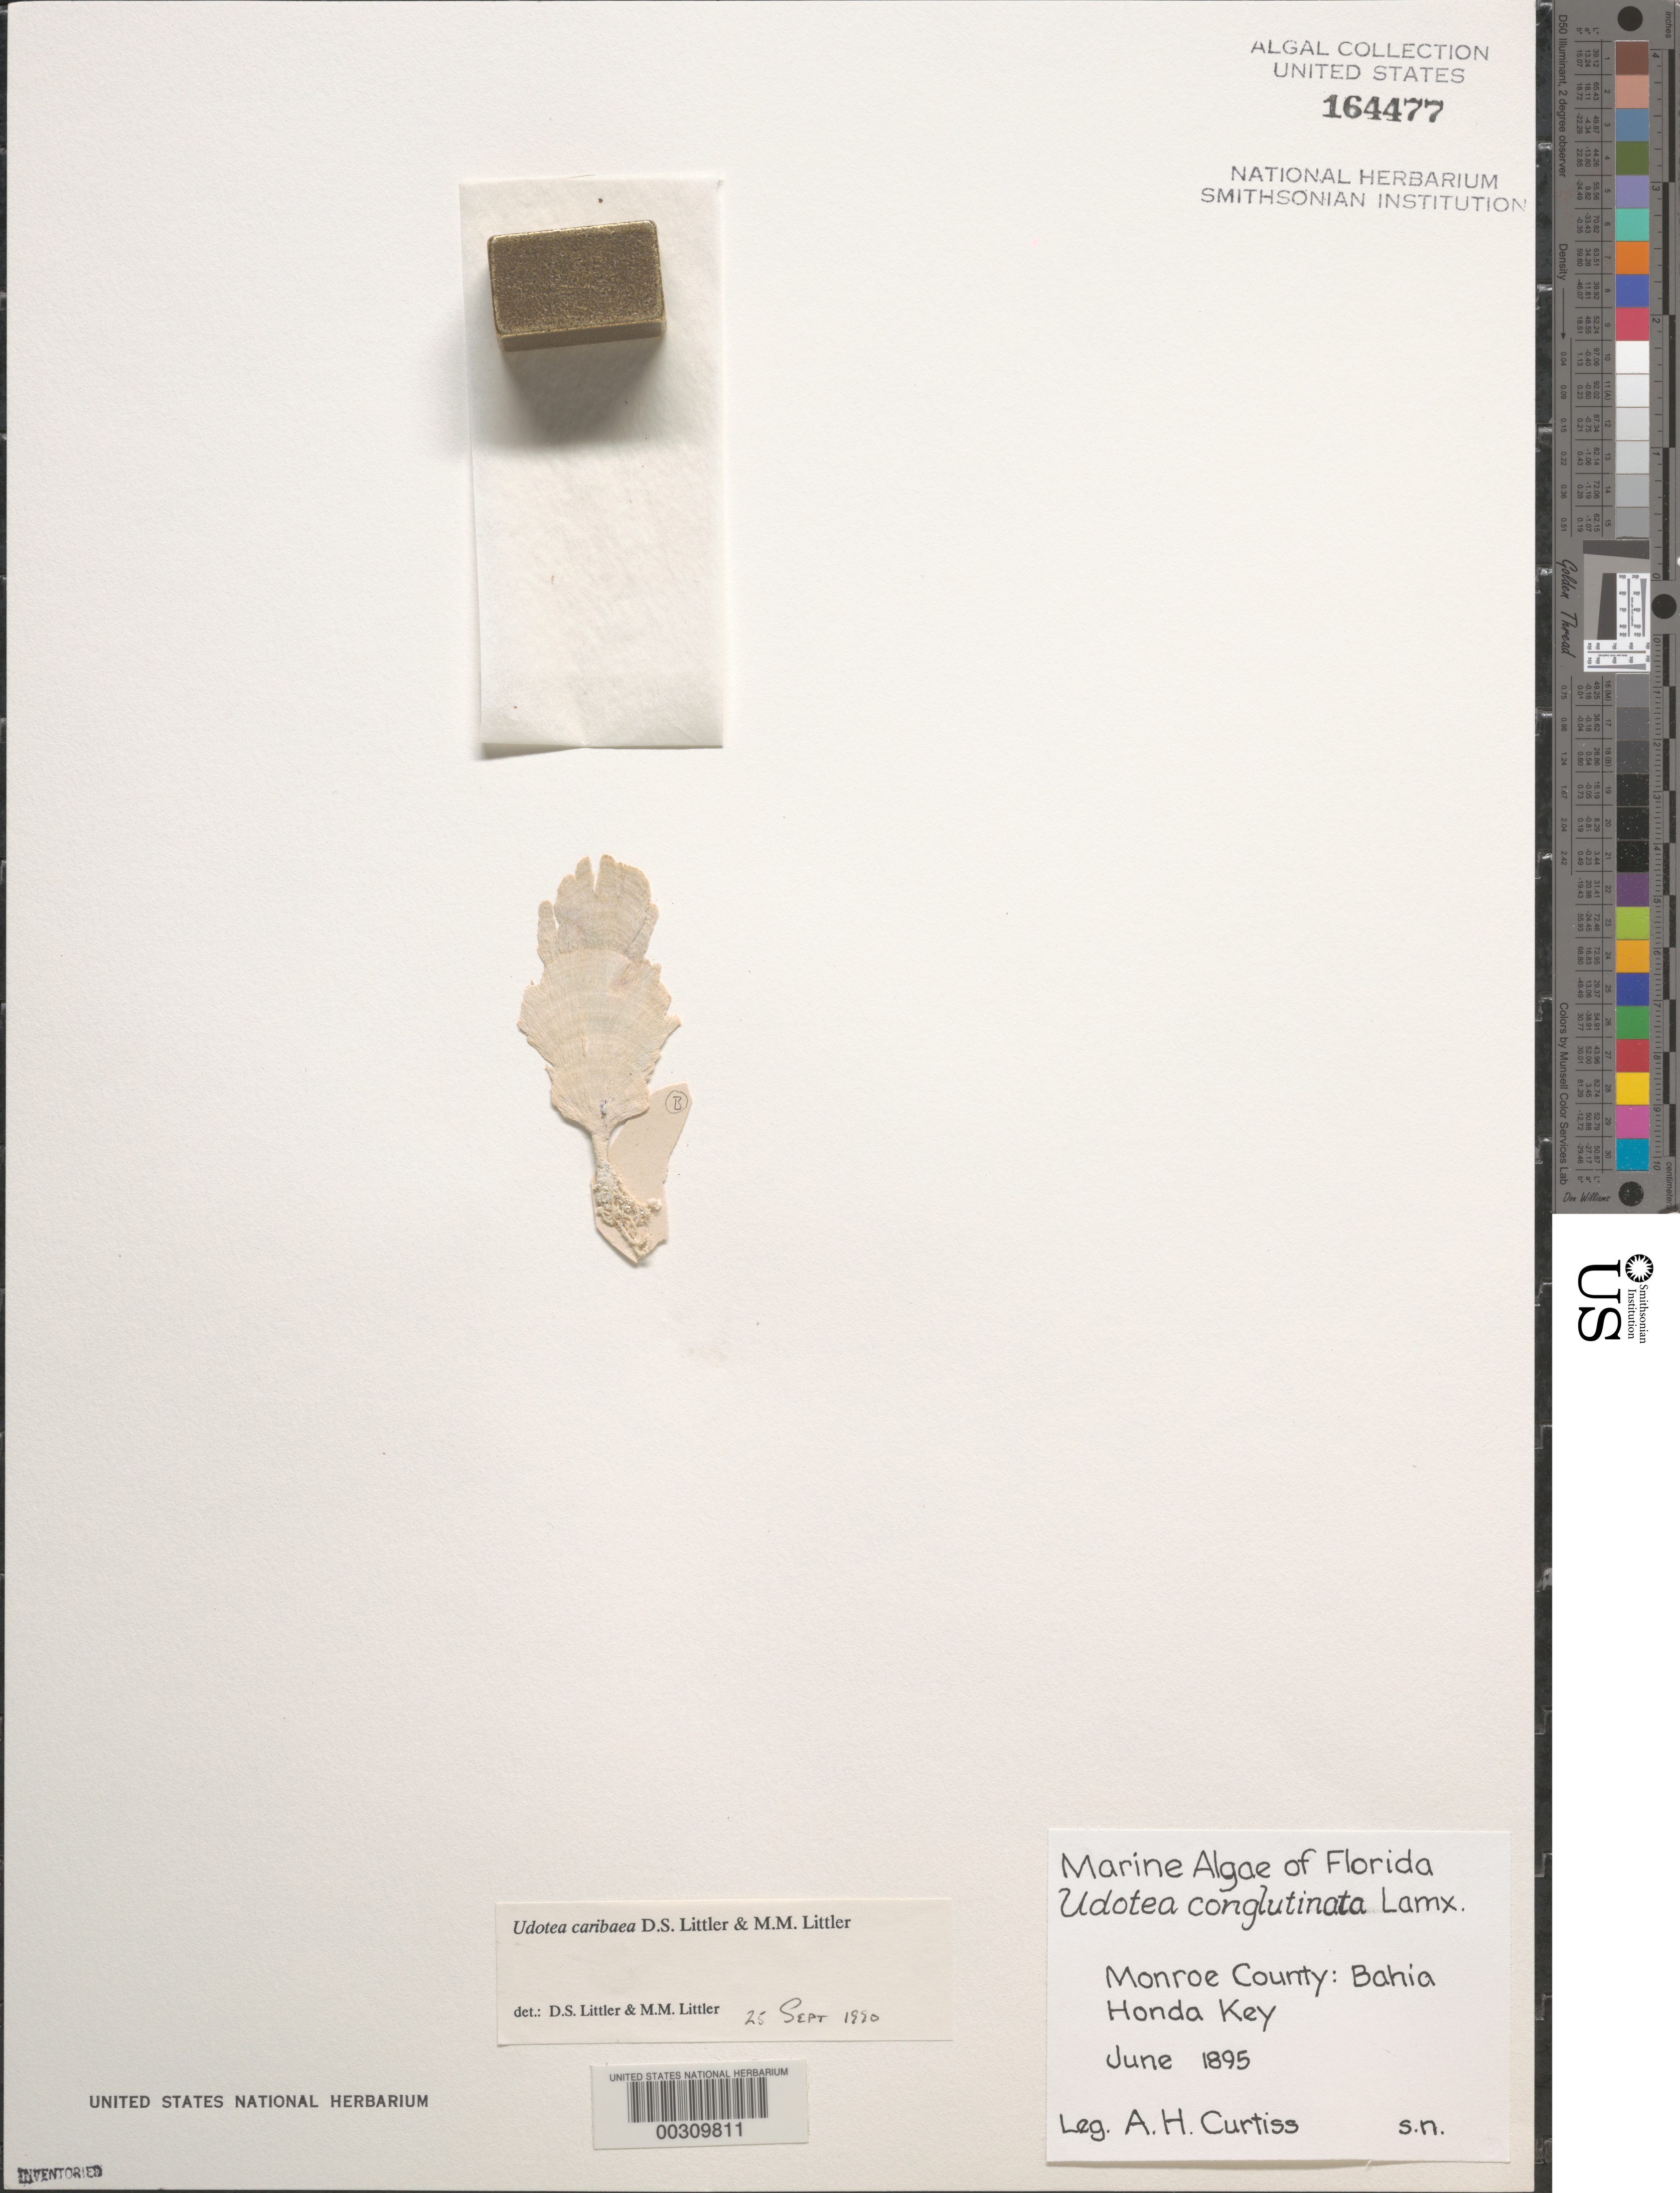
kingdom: Plantae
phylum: Chlorophyta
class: Ulvophyceae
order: Bryopsidales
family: Udoteaceae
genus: Udotea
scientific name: Udotea caribaea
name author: D.S. Littler & Littler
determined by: Littler, D. S.; Littler, M. M.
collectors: A. H. Curtiss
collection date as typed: Jun 1895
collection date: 1895-06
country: United States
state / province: Florida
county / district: Monroe County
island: Bahia Honda Key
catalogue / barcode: US 164477